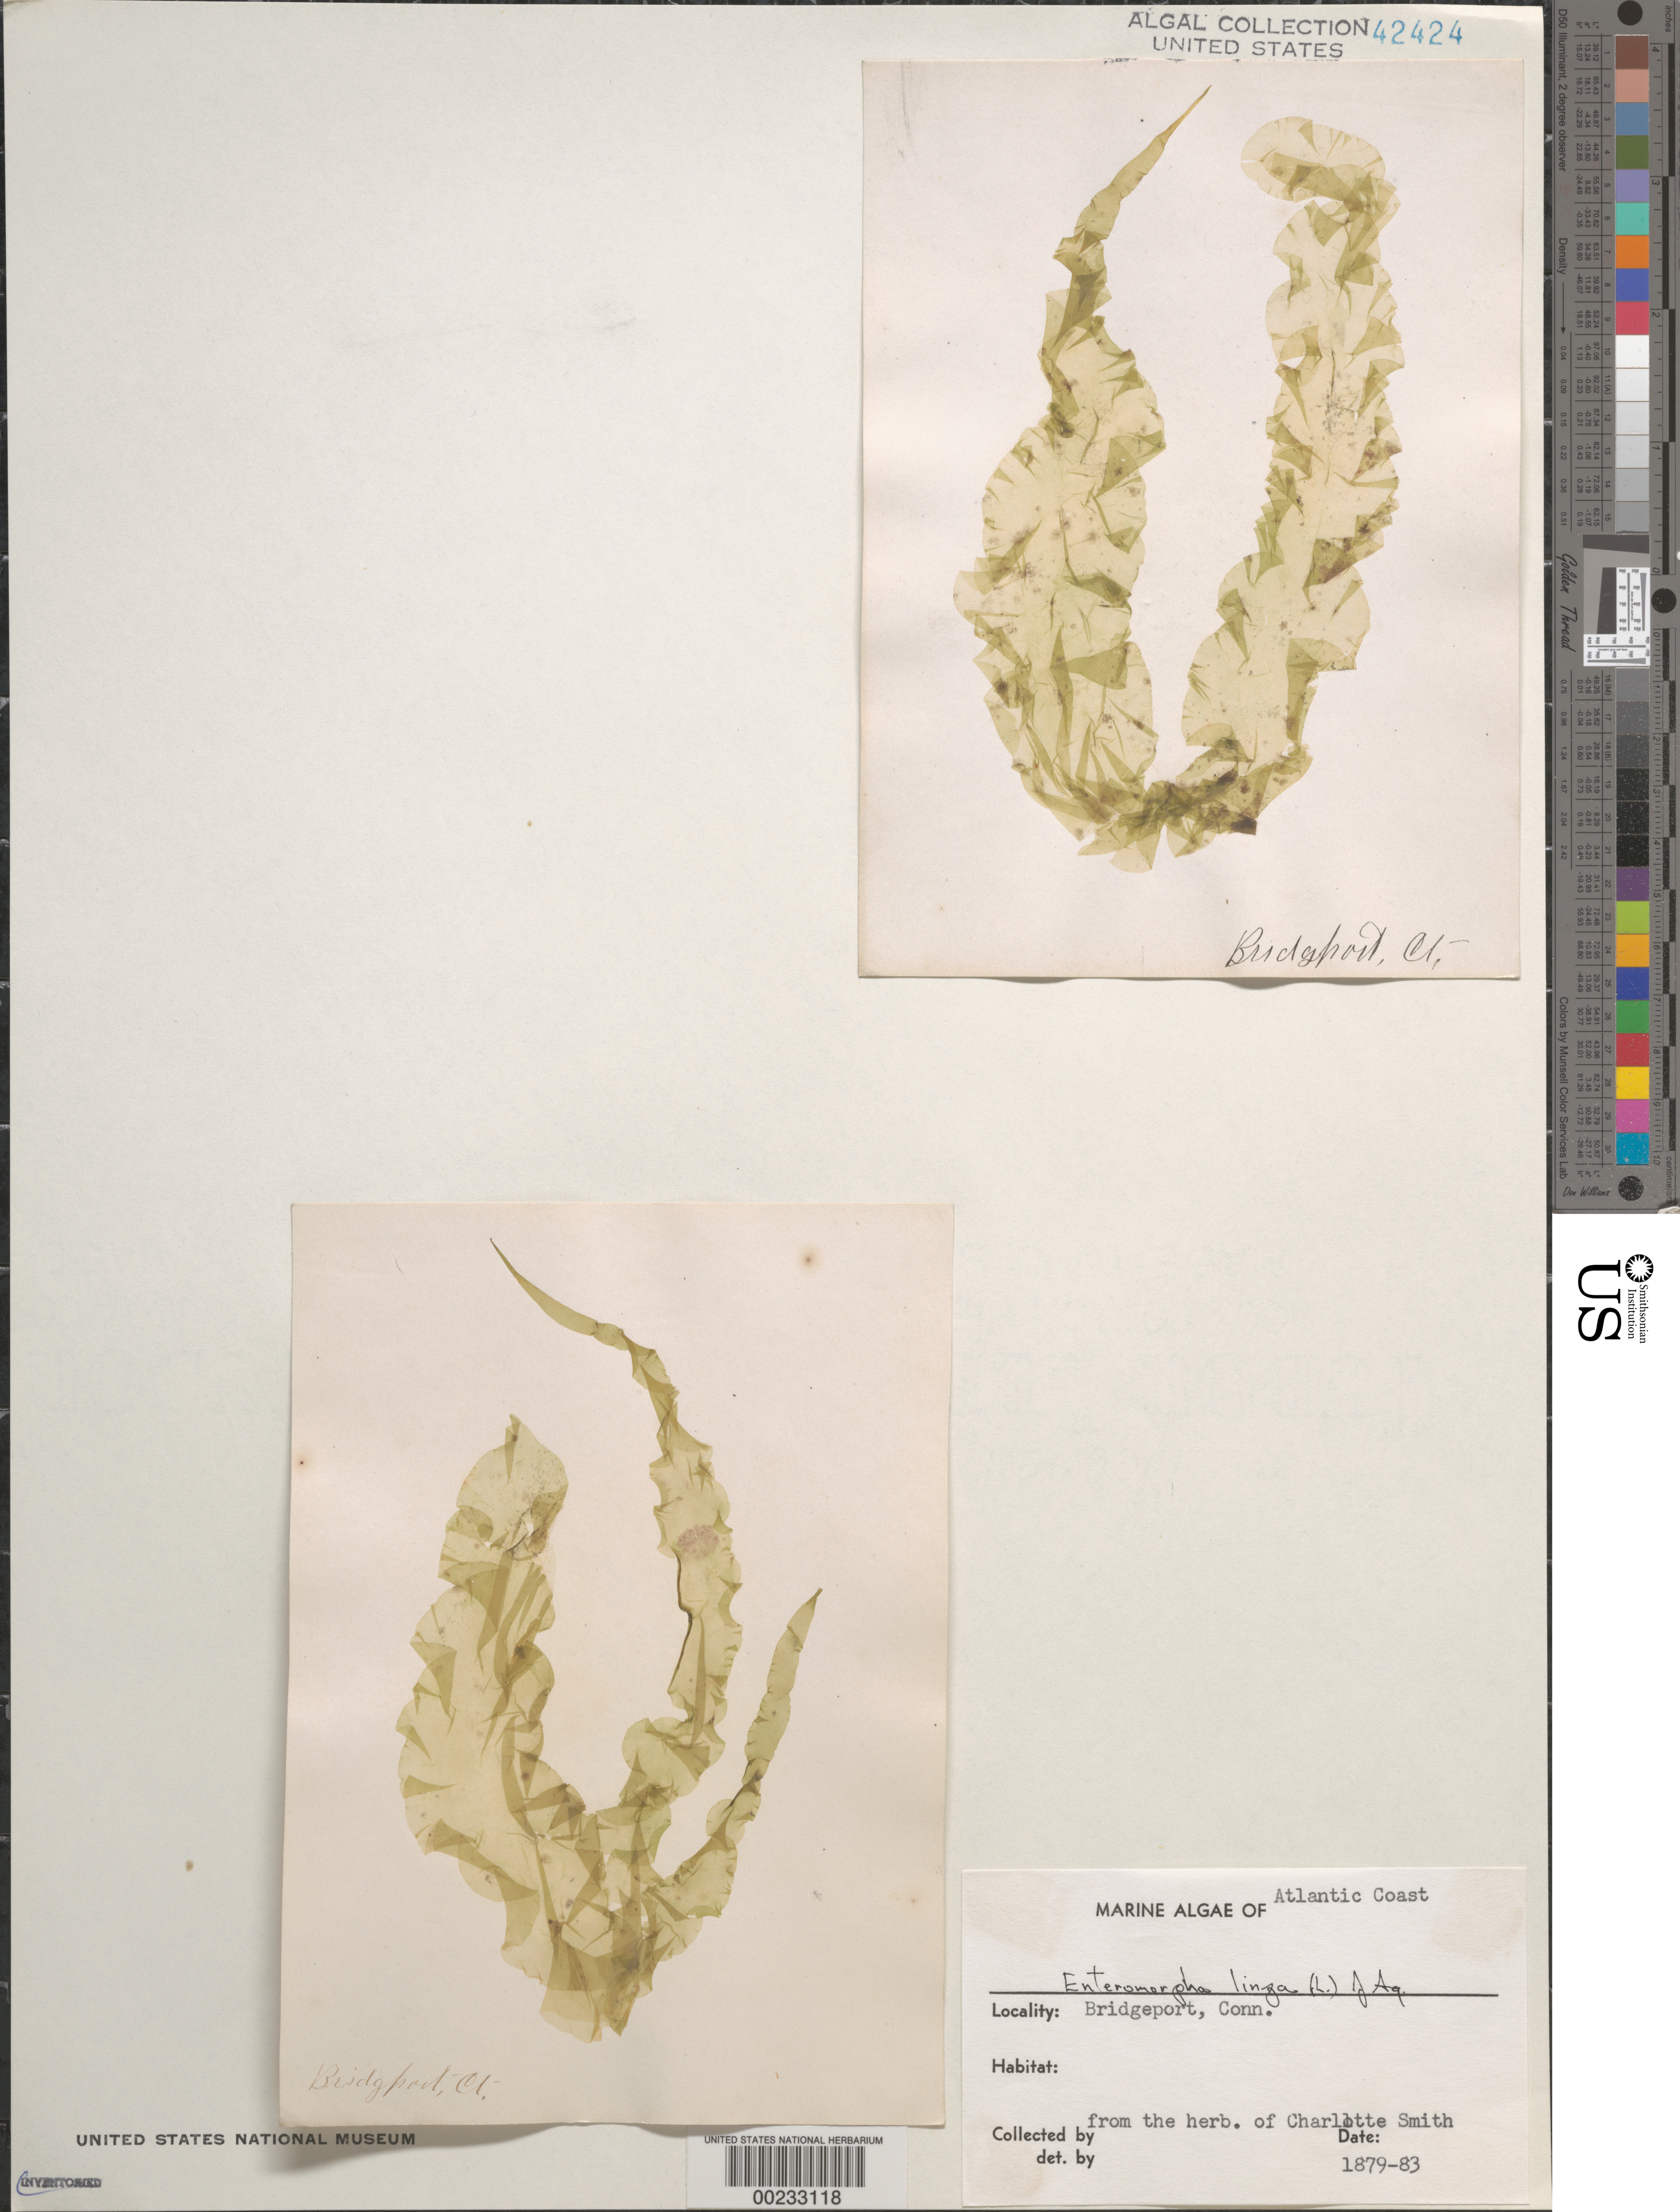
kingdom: Plantae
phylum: Chlorophyta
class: Ulvophyceae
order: Ulvales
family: Ulvaceae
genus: Ulva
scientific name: Ulva clathrata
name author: (Roth) C. Agardh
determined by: Algae name updating Project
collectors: Charlotte Smith (herbarium)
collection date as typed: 1879 TO -- --- 1883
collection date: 1879/1883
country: United States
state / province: Connecticut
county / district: Fairfield County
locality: Bridgeport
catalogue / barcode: US 42424